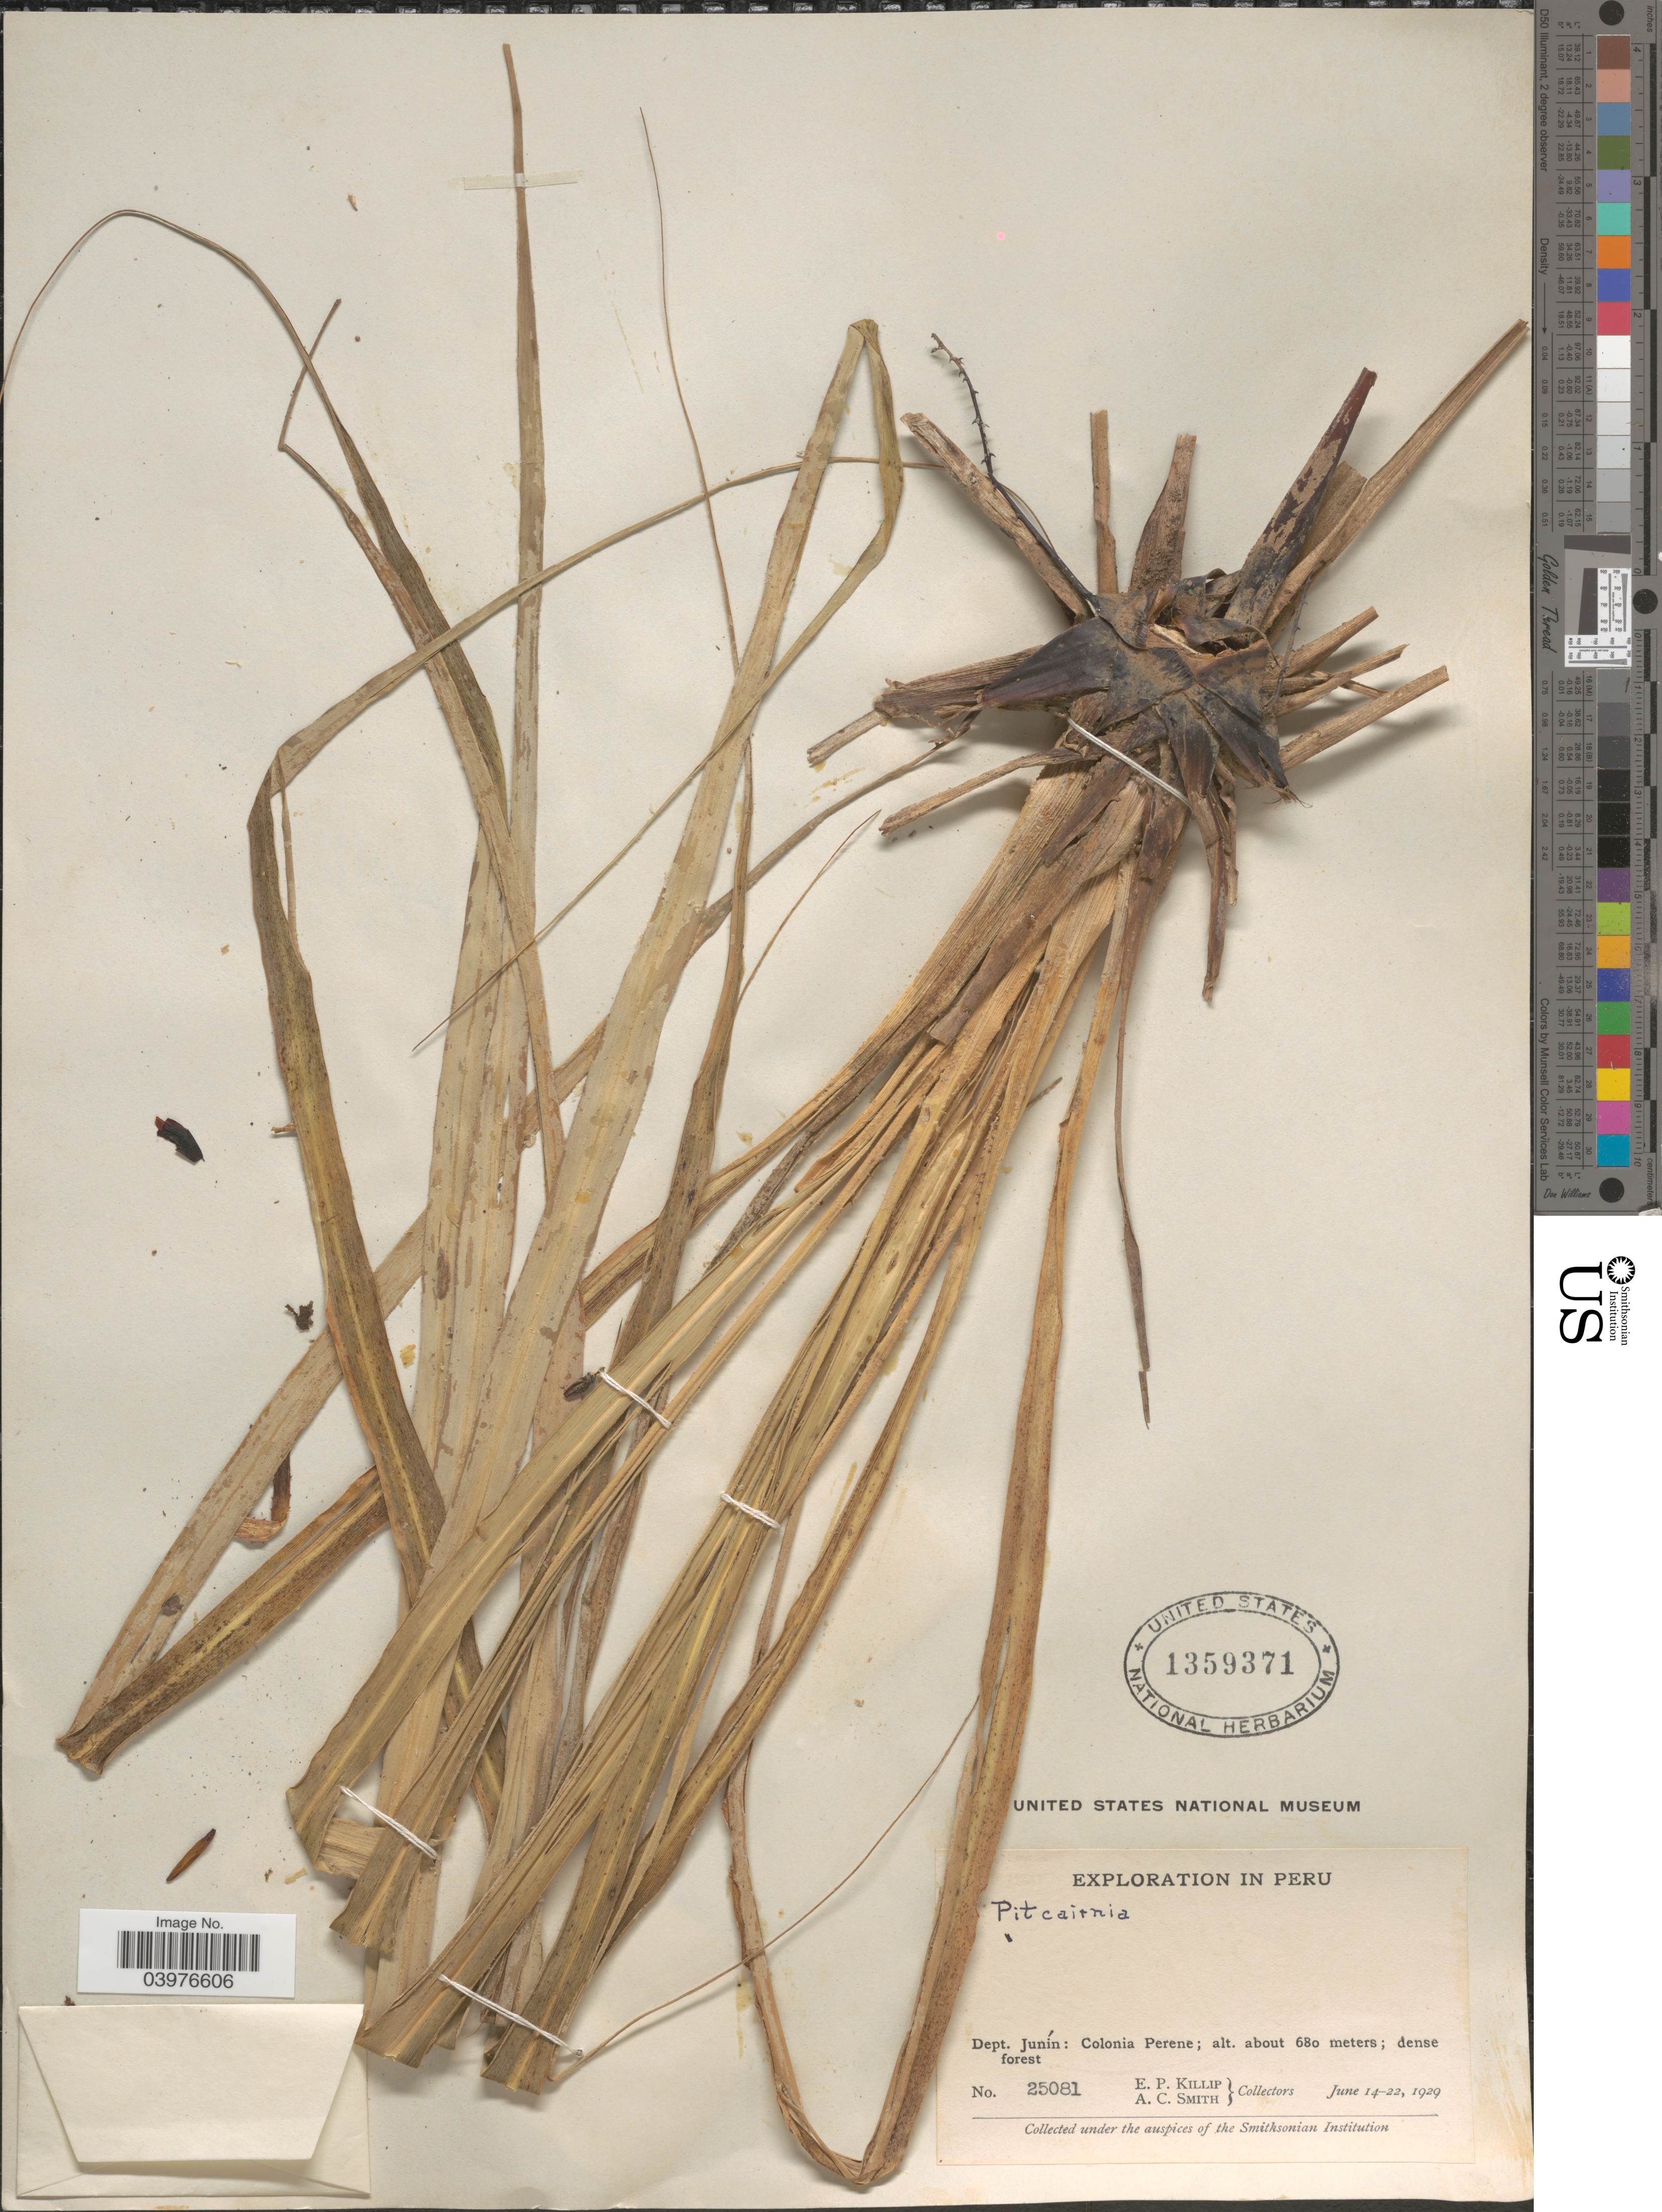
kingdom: Plantae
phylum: Tracheophyta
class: Liliopsida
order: Poales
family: Bromeliaceae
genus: Pitcairnia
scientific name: Pitcairnia sp.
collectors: E. P. Killip & A. C. Smith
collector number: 25081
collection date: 1929-06-14/1929-06-22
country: Peru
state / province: Junín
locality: Dept. Junín: Colonia Perene.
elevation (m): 680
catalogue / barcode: US 1359371